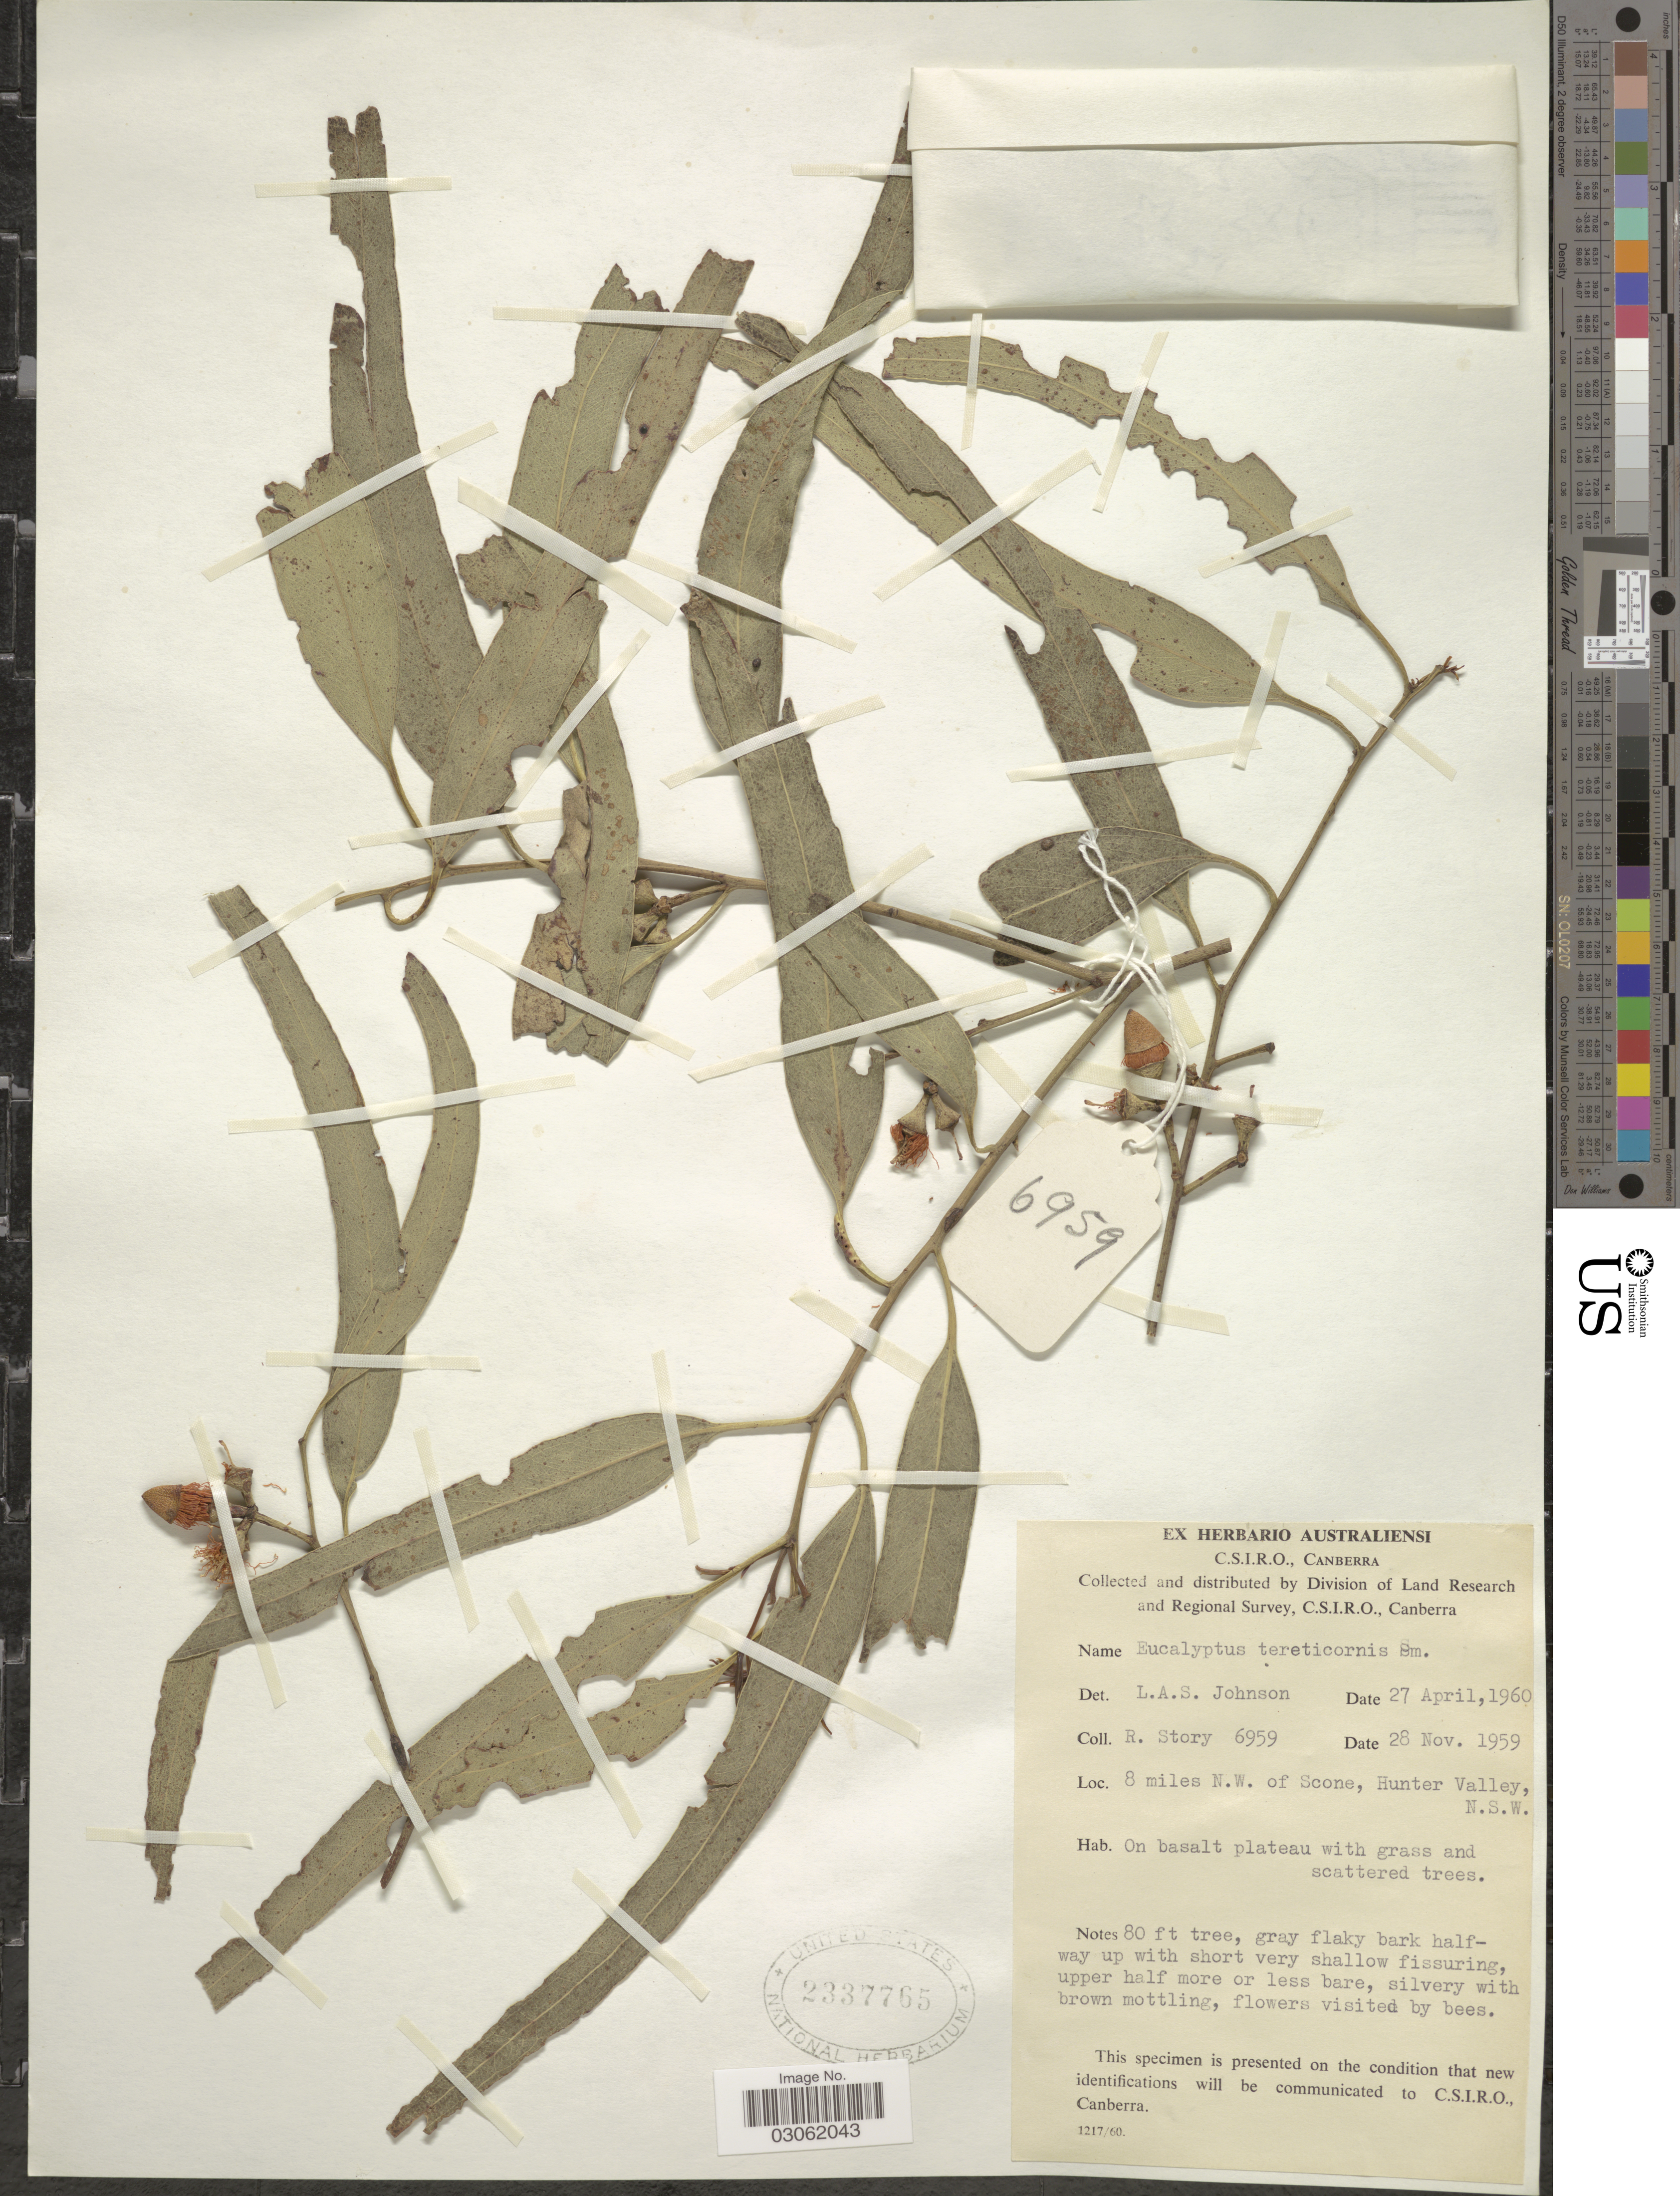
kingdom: Plantae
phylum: Tracheophyta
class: Magnoliopsida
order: Myrtales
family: Myrtaceae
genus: Eucalyptus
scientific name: Eucalyptus tereticornis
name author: Sm.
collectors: R. Story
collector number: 6959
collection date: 1959-11-28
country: Australia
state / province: New South Wales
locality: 8 miles N. w. of Scone, Hunter Valley, N. S. W.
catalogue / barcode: US 2337765